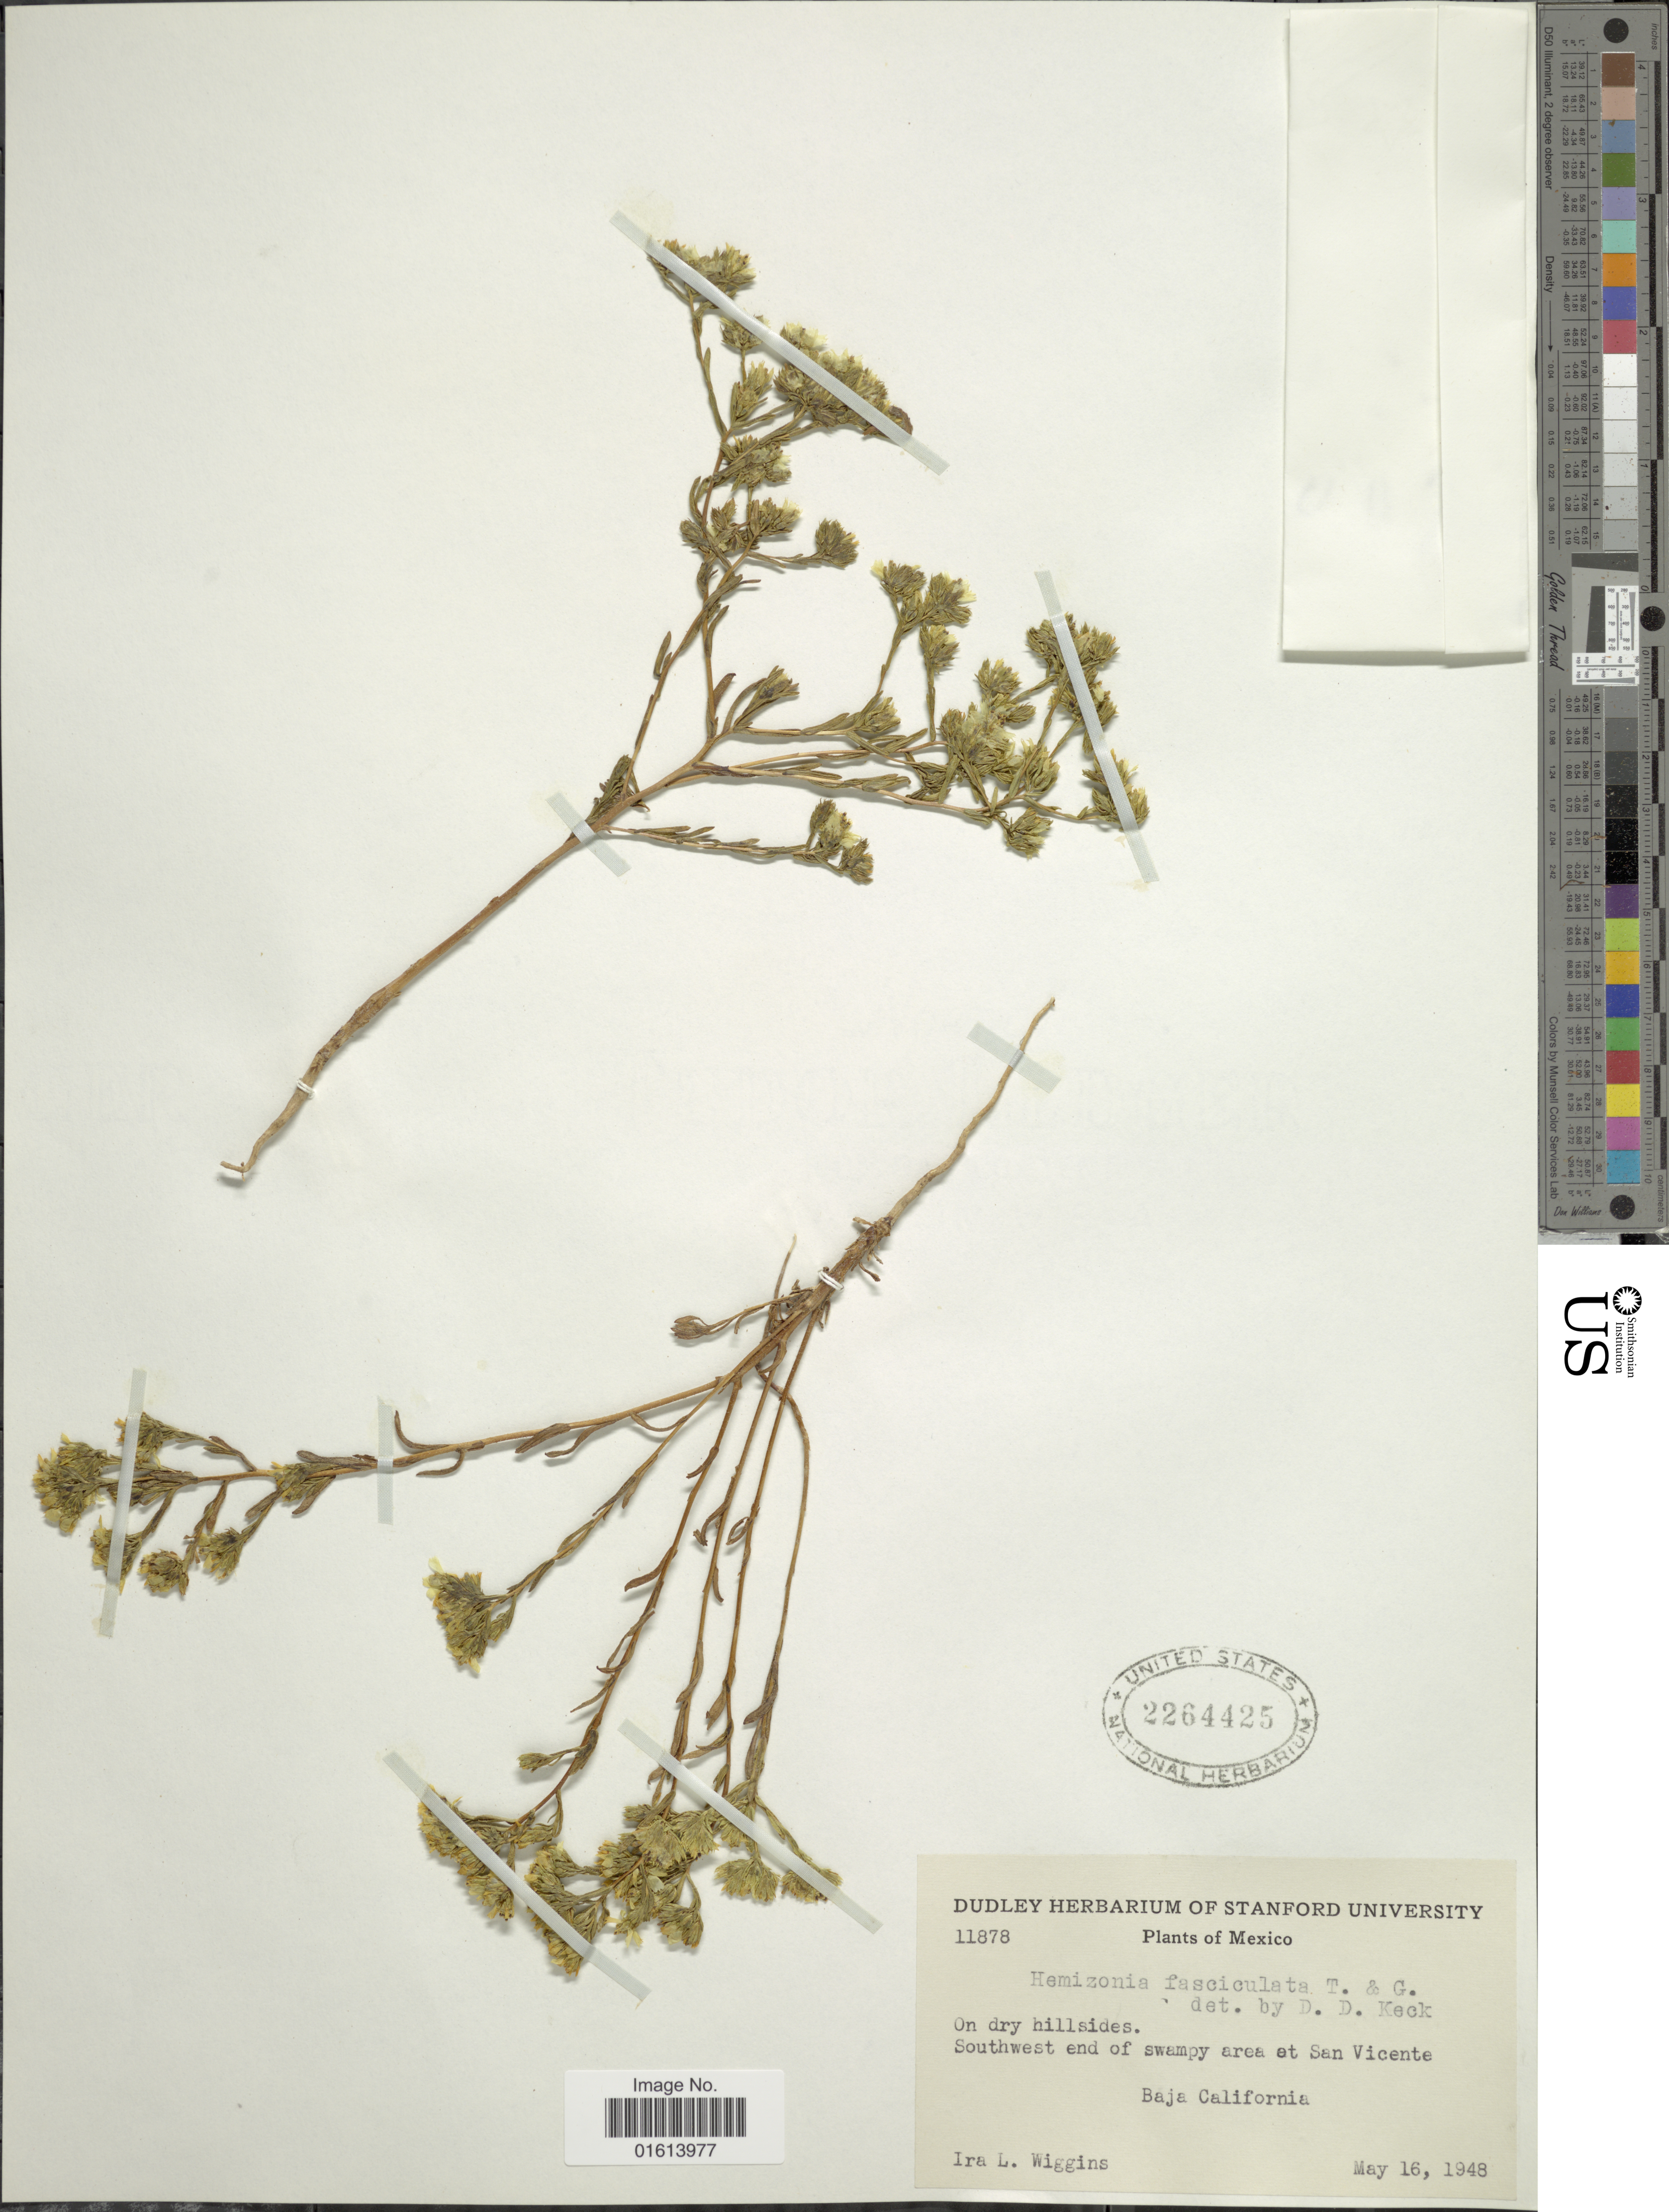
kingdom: Plantae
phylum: Tracheophyta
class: Magnoliopsida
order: Asterales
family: Asteraceae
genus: Deinandra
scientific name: Deinandra fasciculata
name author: (DC.) Greene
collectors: I. L. Wiggins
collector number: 11878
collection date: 1948-05-16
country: Mexico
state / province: Baja California Norte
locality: Southwest end of swampy area at San Vicente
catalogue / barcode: US 2264425